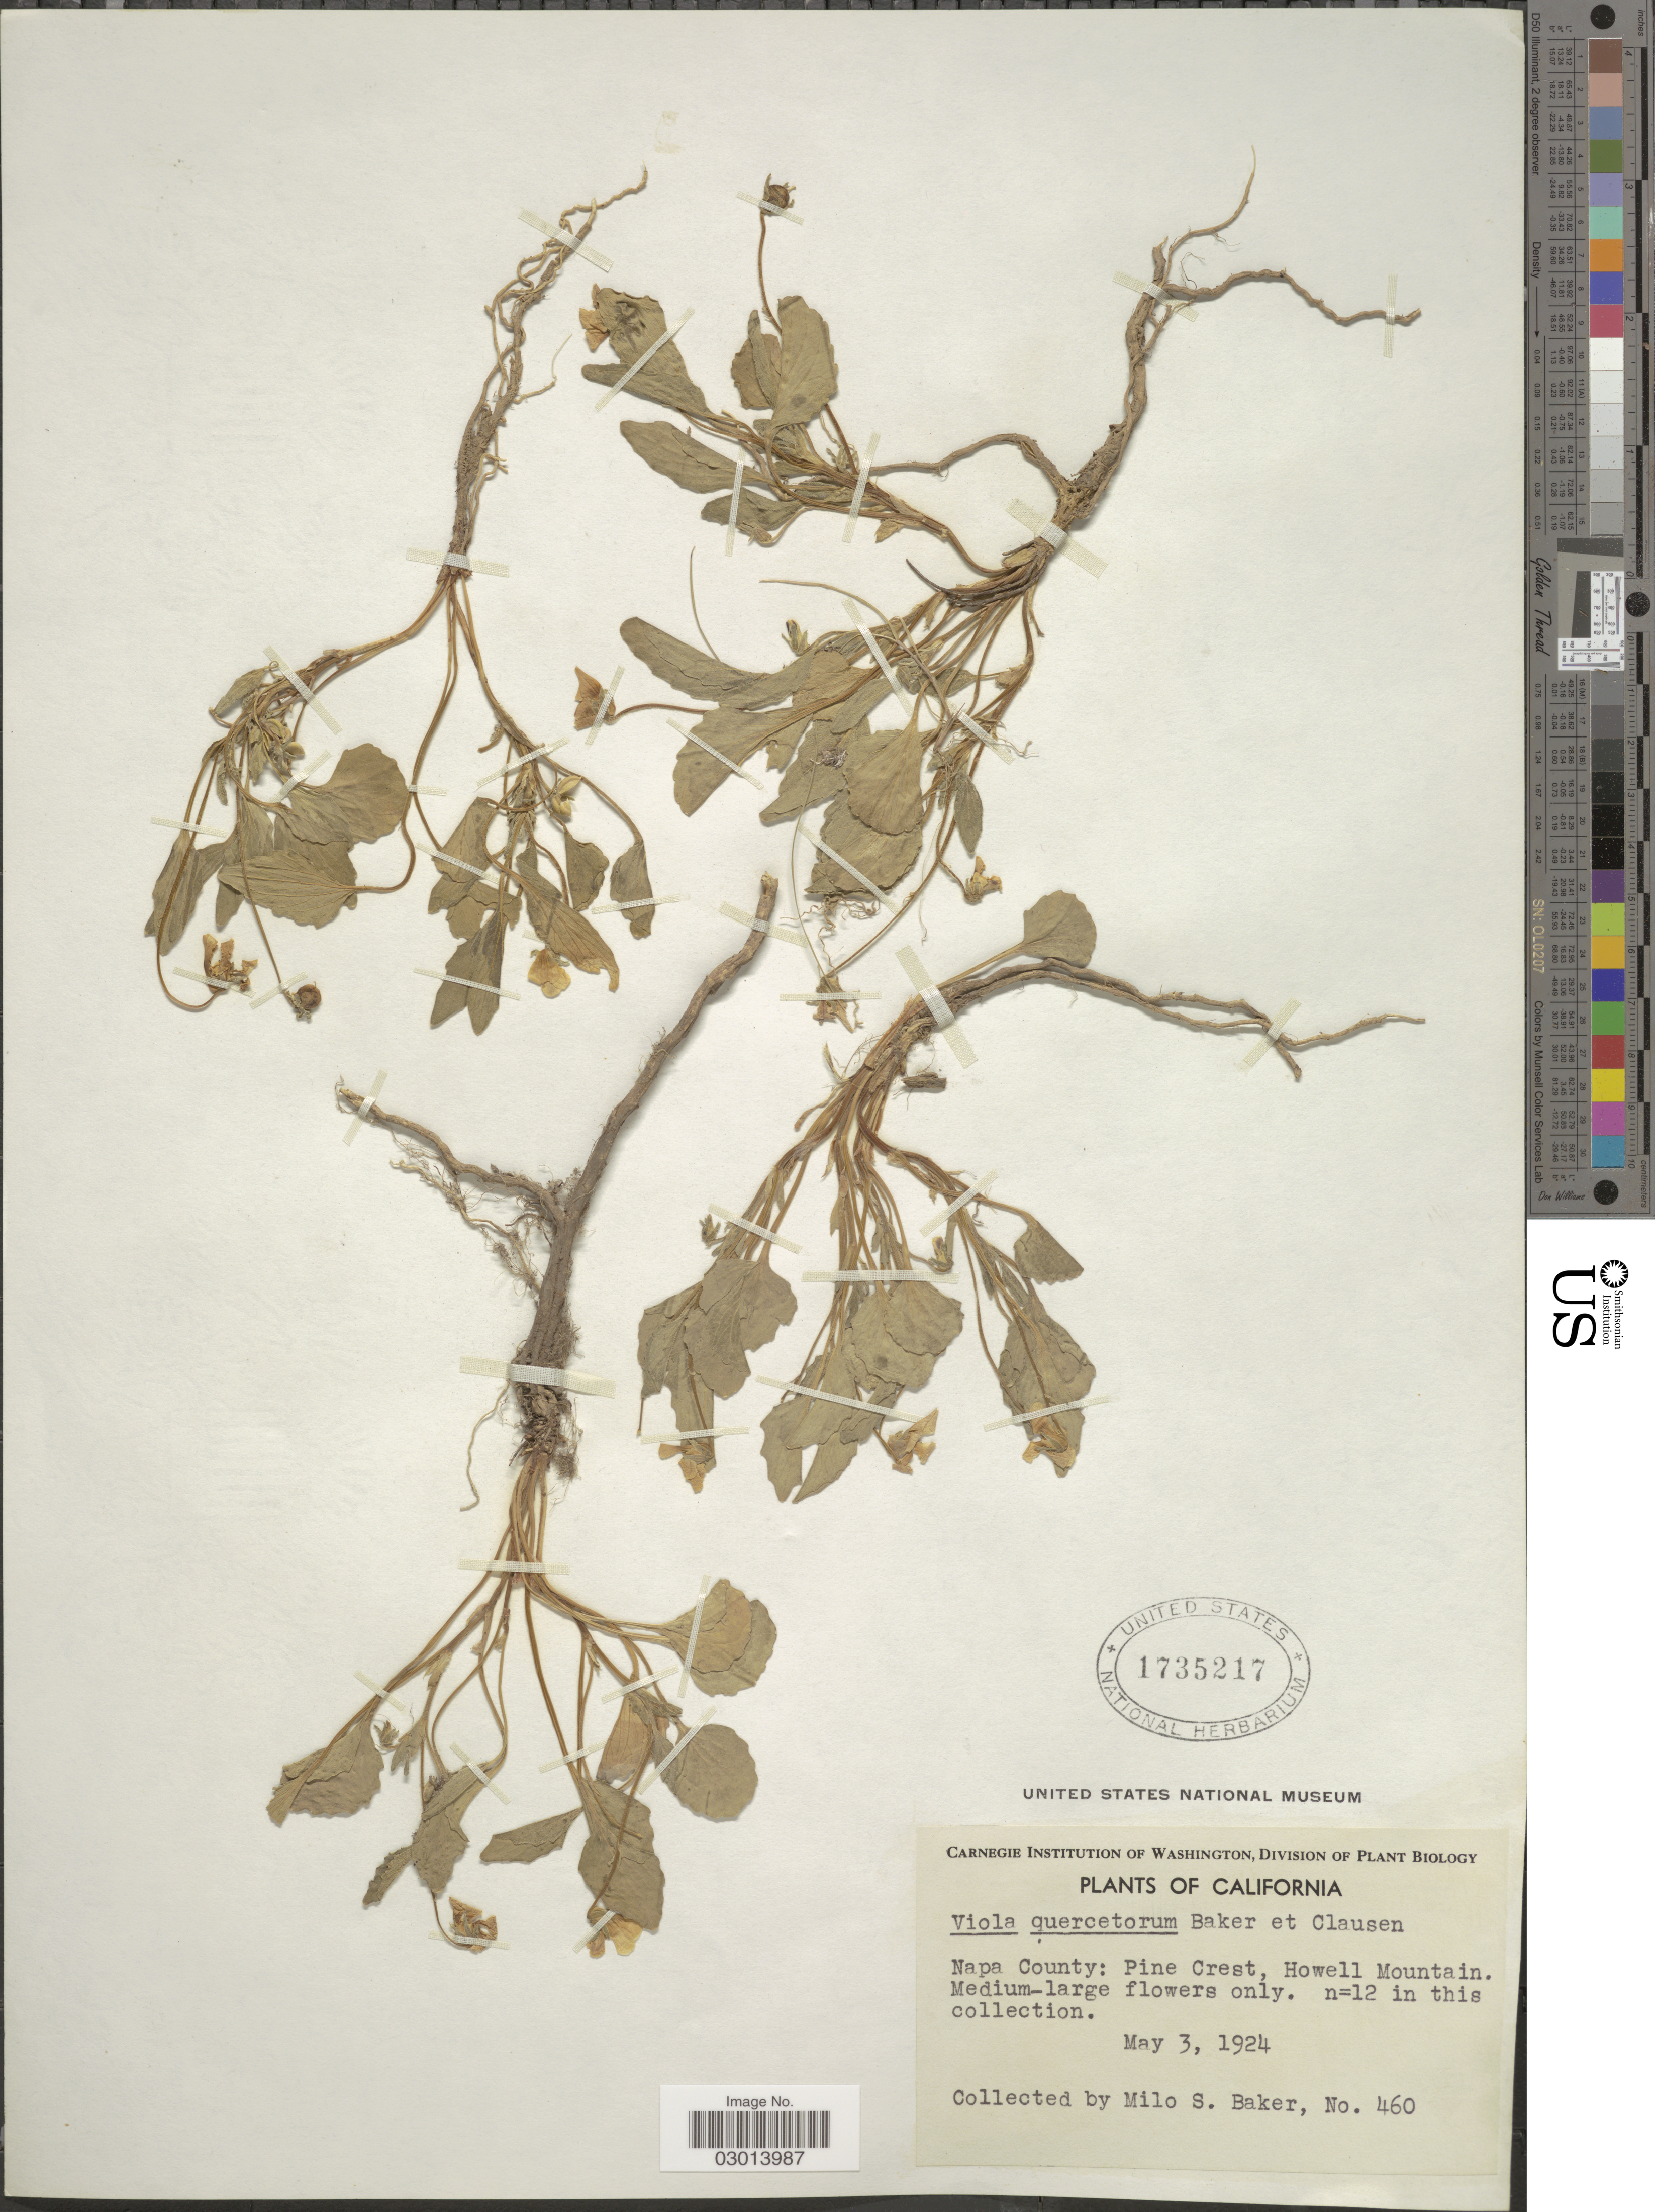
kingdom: Plantae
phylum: Tracheophyta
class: Magnoliopsida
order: Malpighiales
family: Violaceae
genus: Viola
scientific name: Viola quercetorum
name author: M.S. Baker & J.C. Clausen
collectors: M. S. Baker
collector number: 460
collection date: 1924-05-03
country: United States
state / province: California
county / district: Napa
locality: Napa County: Pine Crest, Howell Mountain.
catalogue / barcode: US 1735217